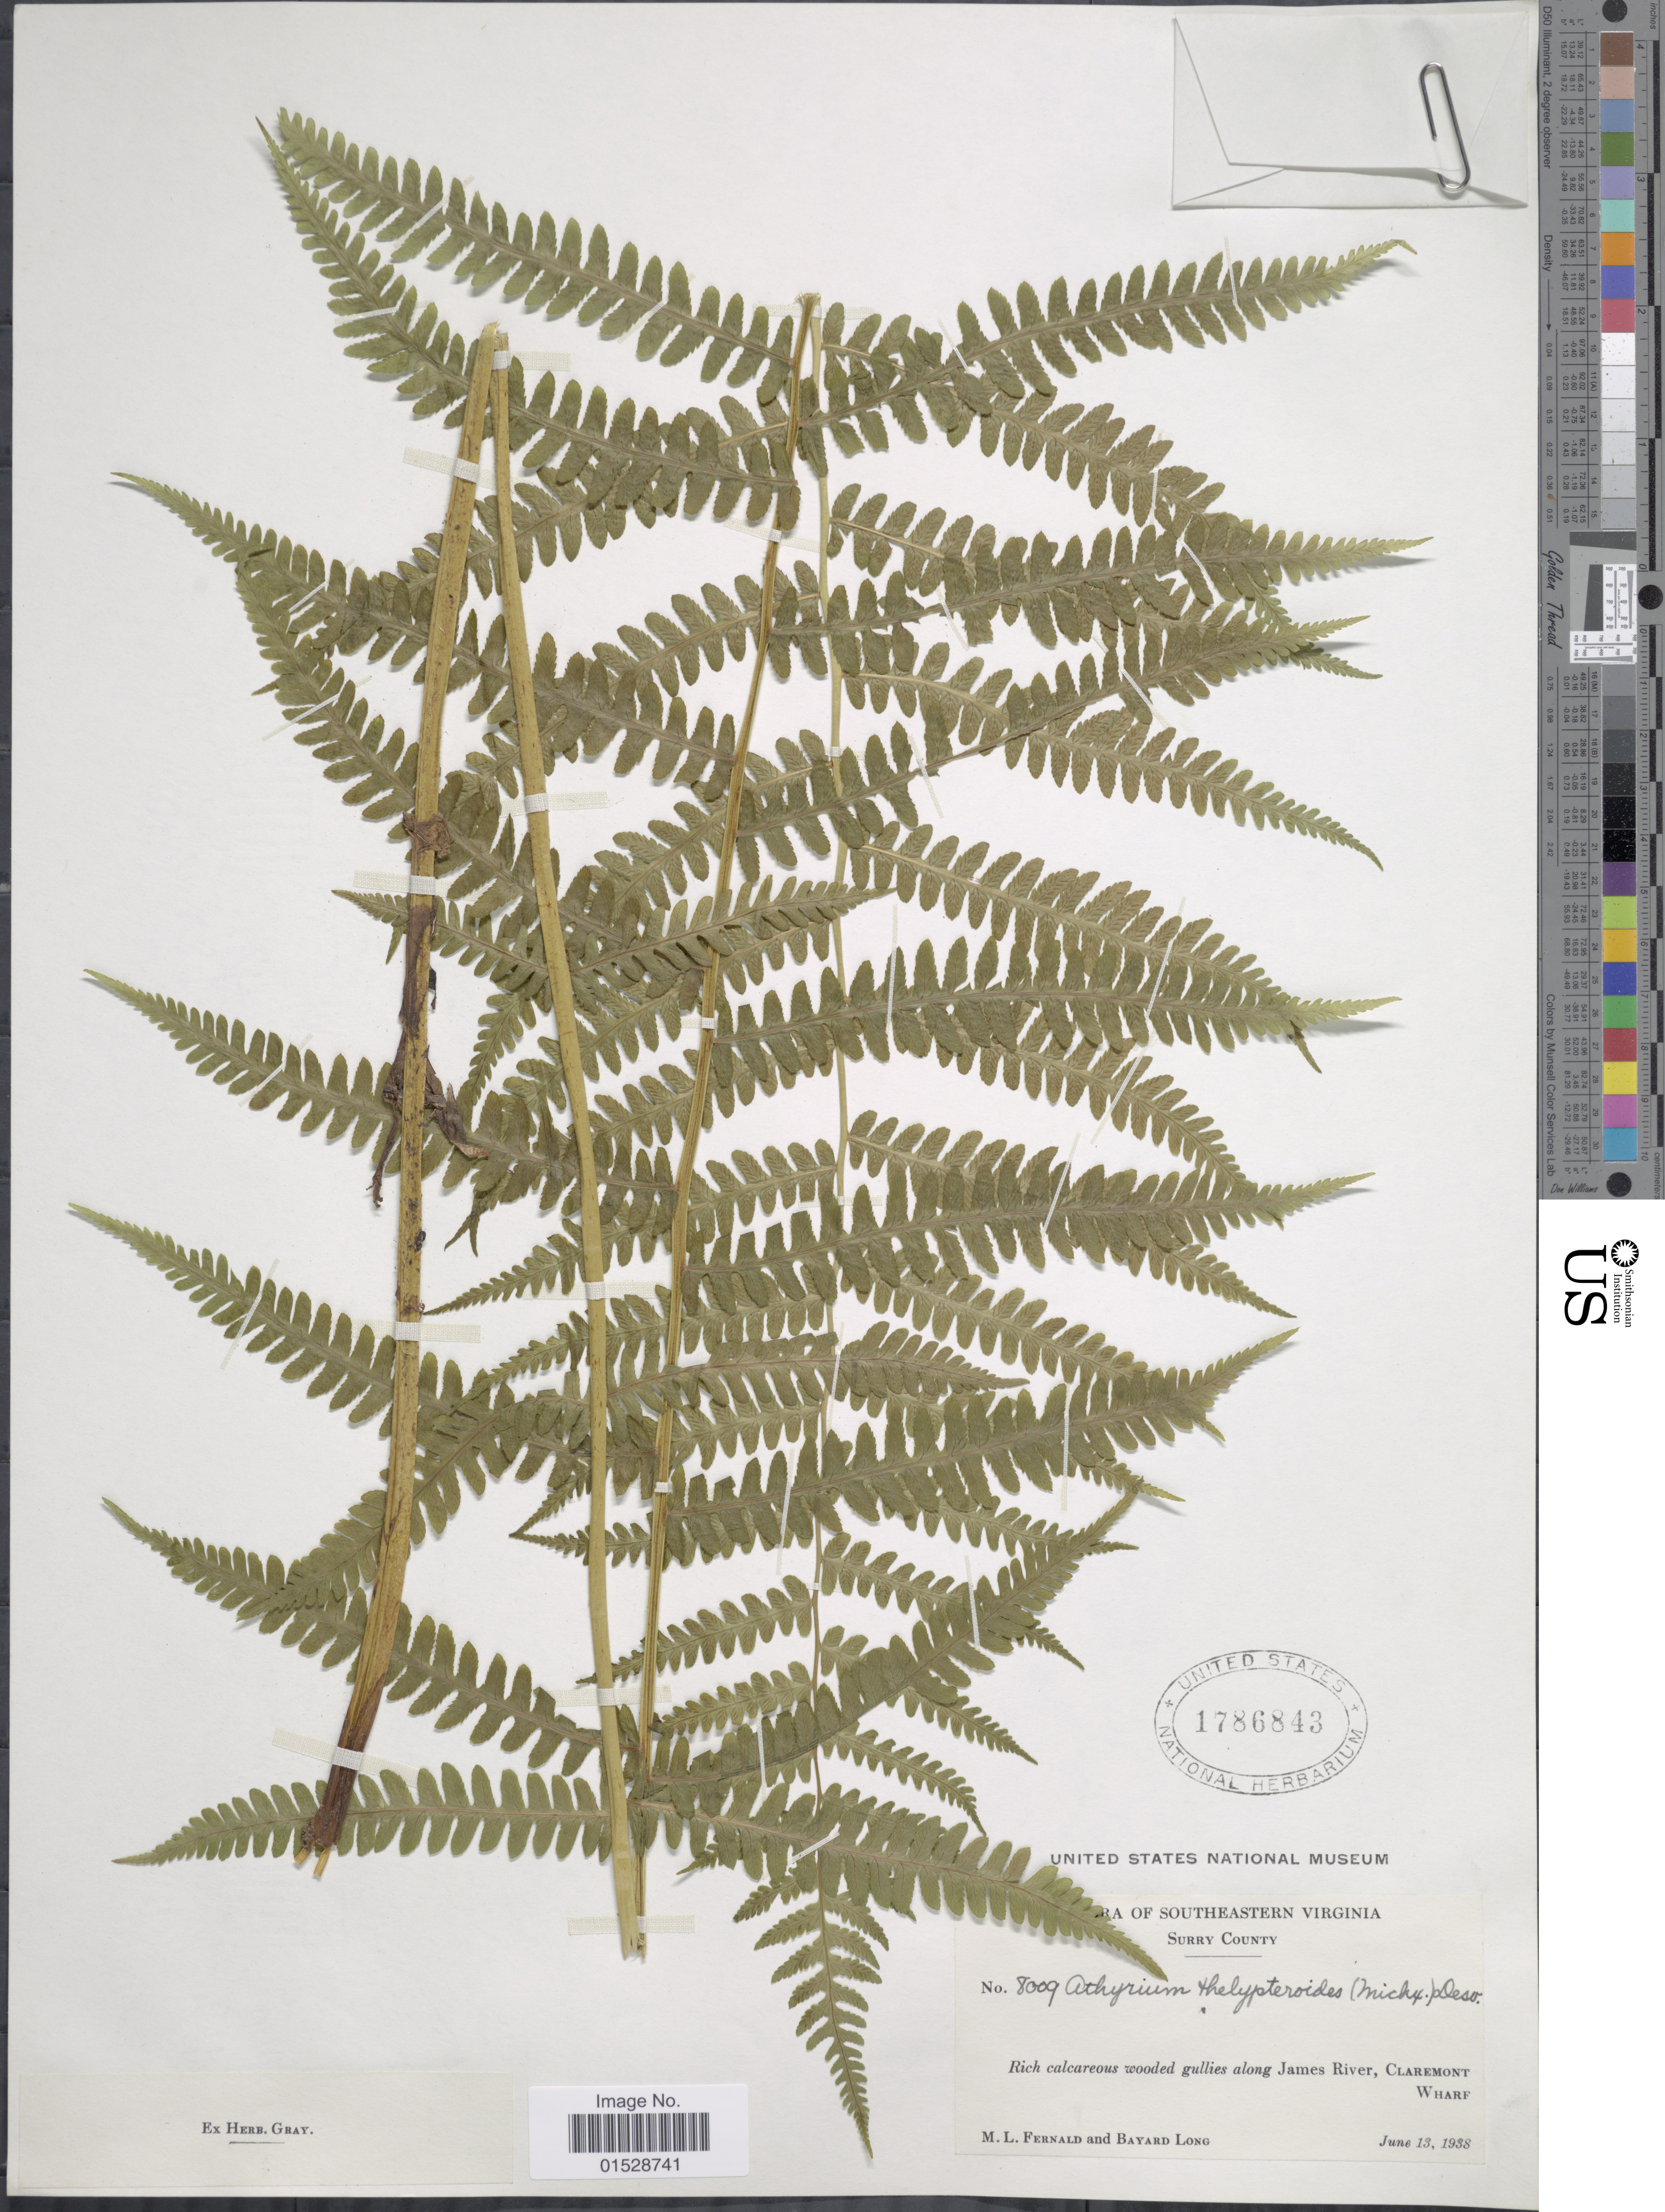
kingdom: Plantae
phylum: Tracheophyta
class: Polypodiopsida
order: Polypodiales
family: Athyriaceae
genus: Deparia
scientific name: Deparia acrostichoides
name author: (Sw.) M. Kato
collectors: M. L. Fernald & B. Long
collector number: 8009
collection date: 1938-06-13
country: United States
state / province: Virginia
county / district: Surry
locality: Southeastern Virginia, Surry County, Rch calcareous wooded gullies along James River, Claremont Wharf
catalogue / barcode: US 1786843